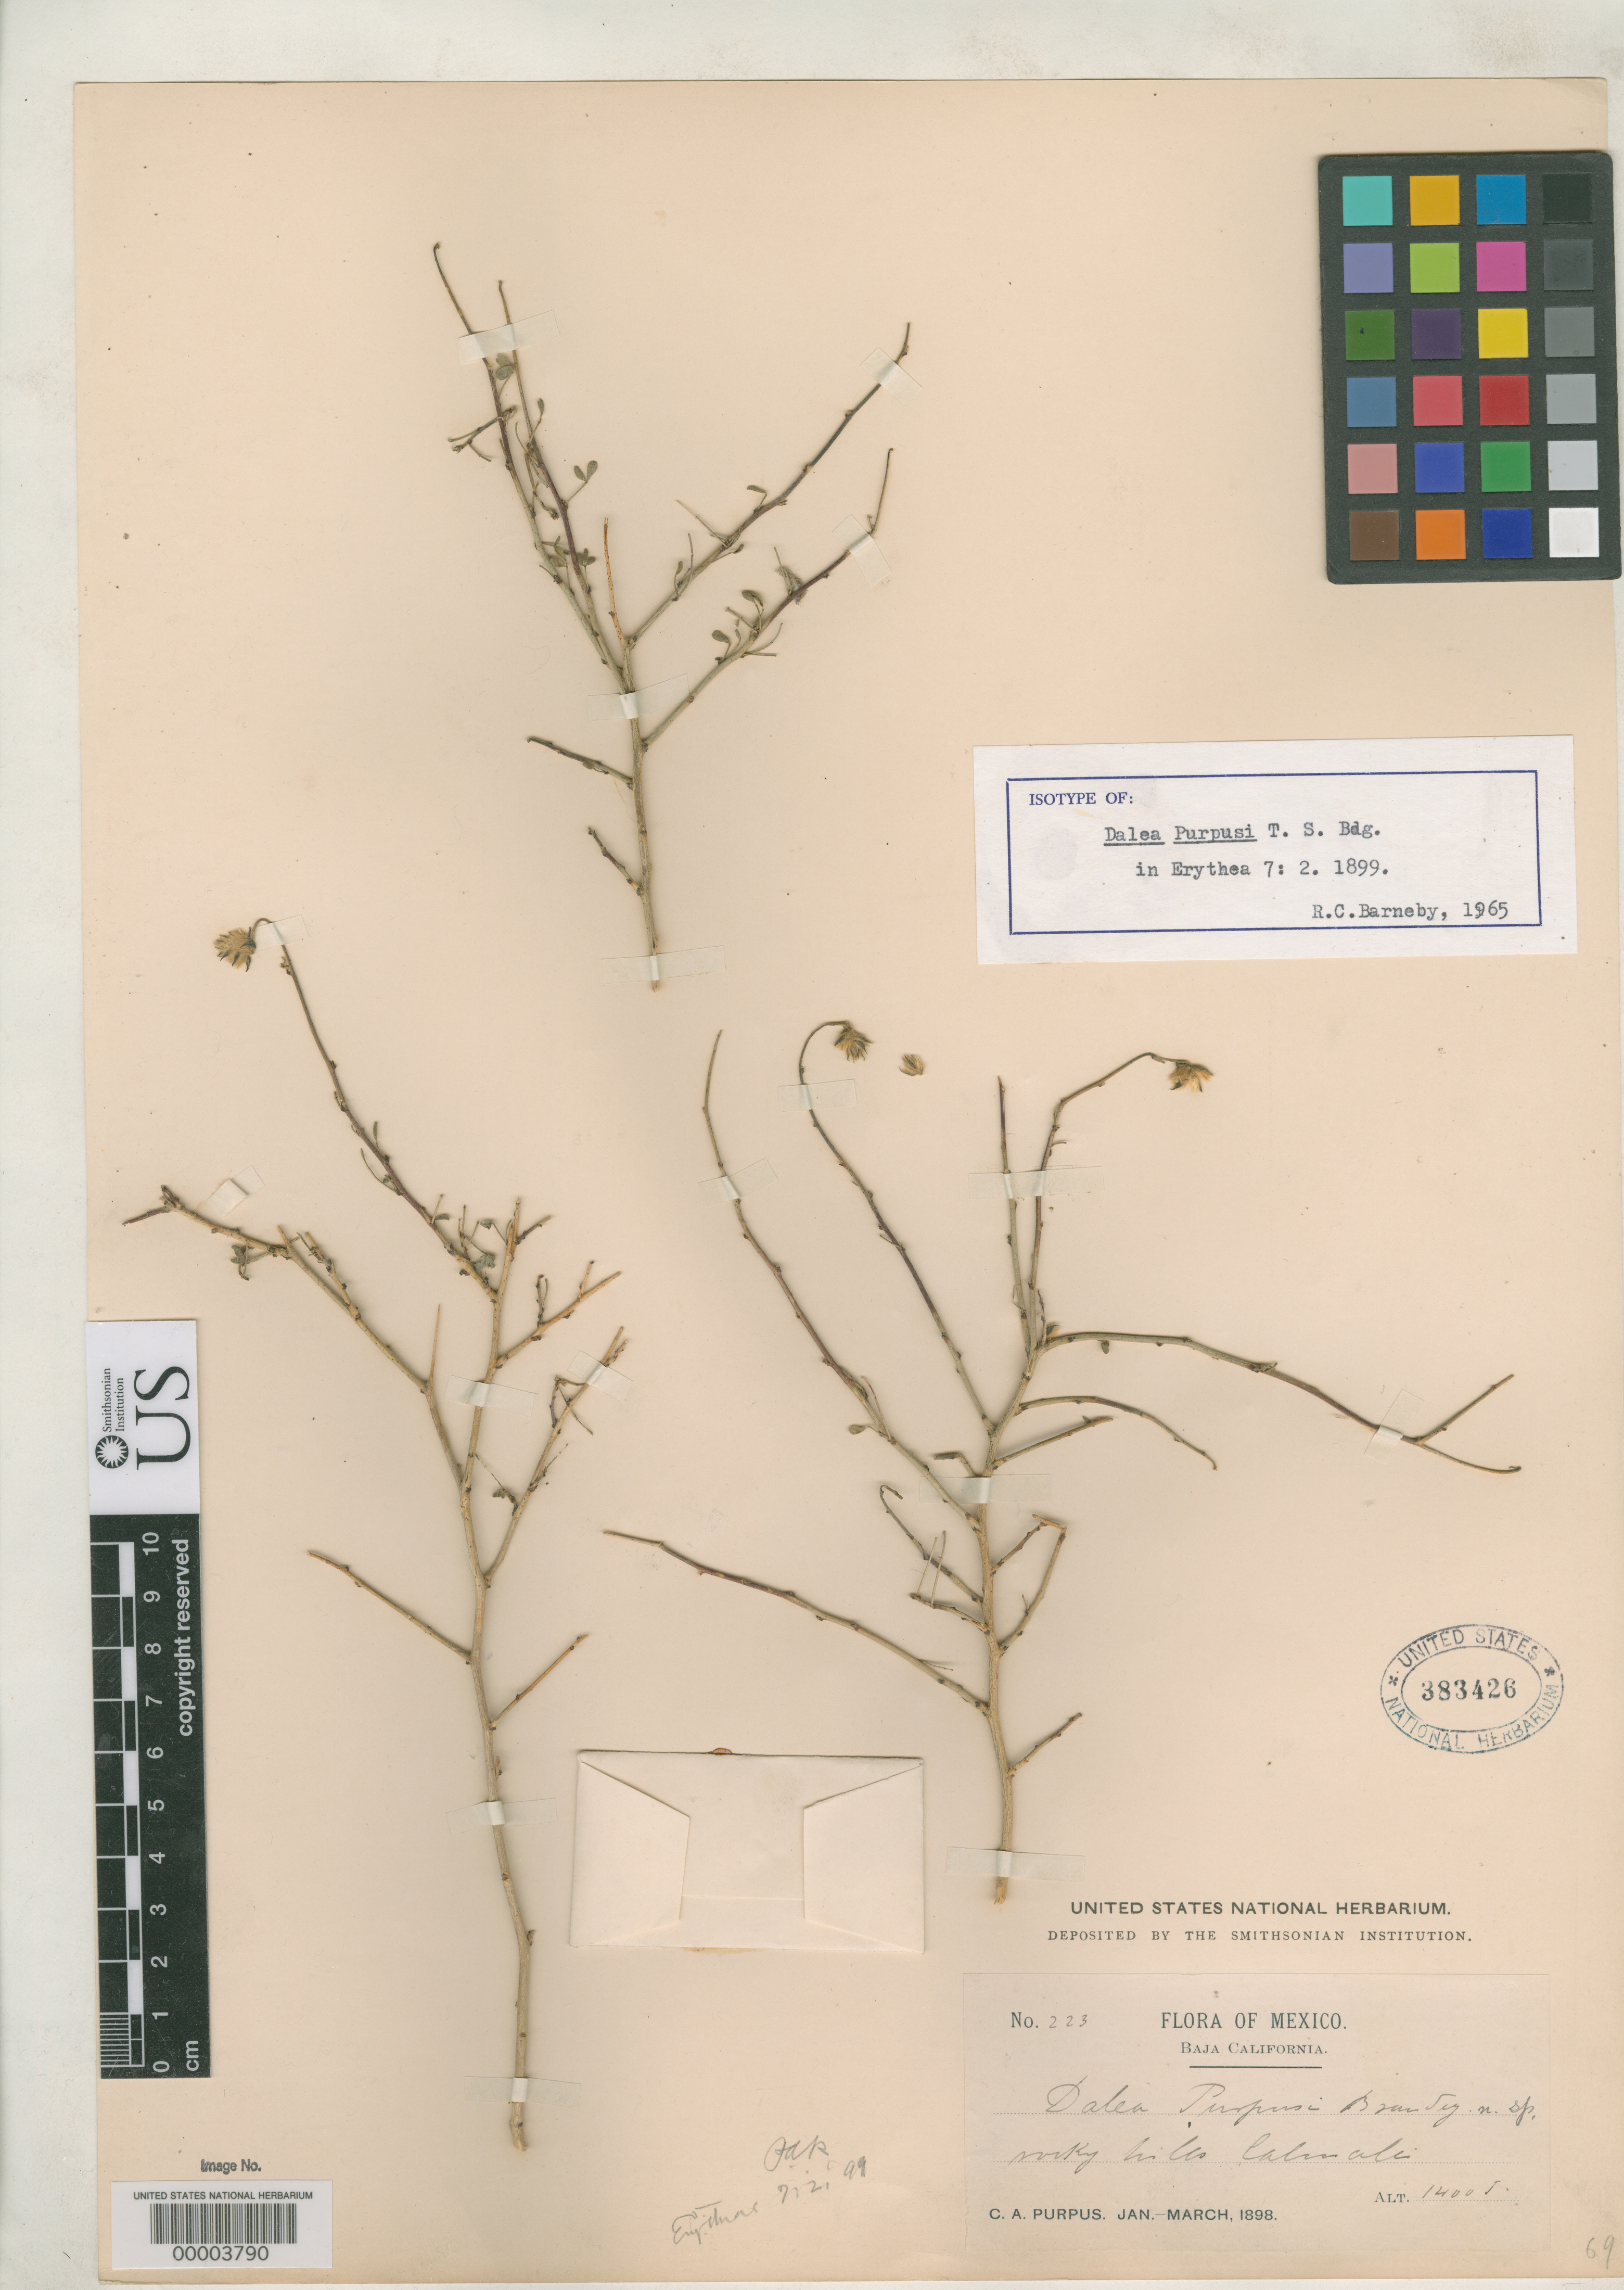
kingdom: Plantae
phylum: Tracheophyta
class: Magnoliopsida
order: Fabales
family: Fabaceae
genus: Dalea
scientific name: Dalea purpusi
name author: Brandegee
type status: Isosyntype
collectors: C. A. Purpus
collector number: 223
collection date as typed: Mar 1898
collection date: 1898-03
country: Mexico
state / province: Baja California Norte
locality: Near Calmalli.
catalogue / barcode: US 383426